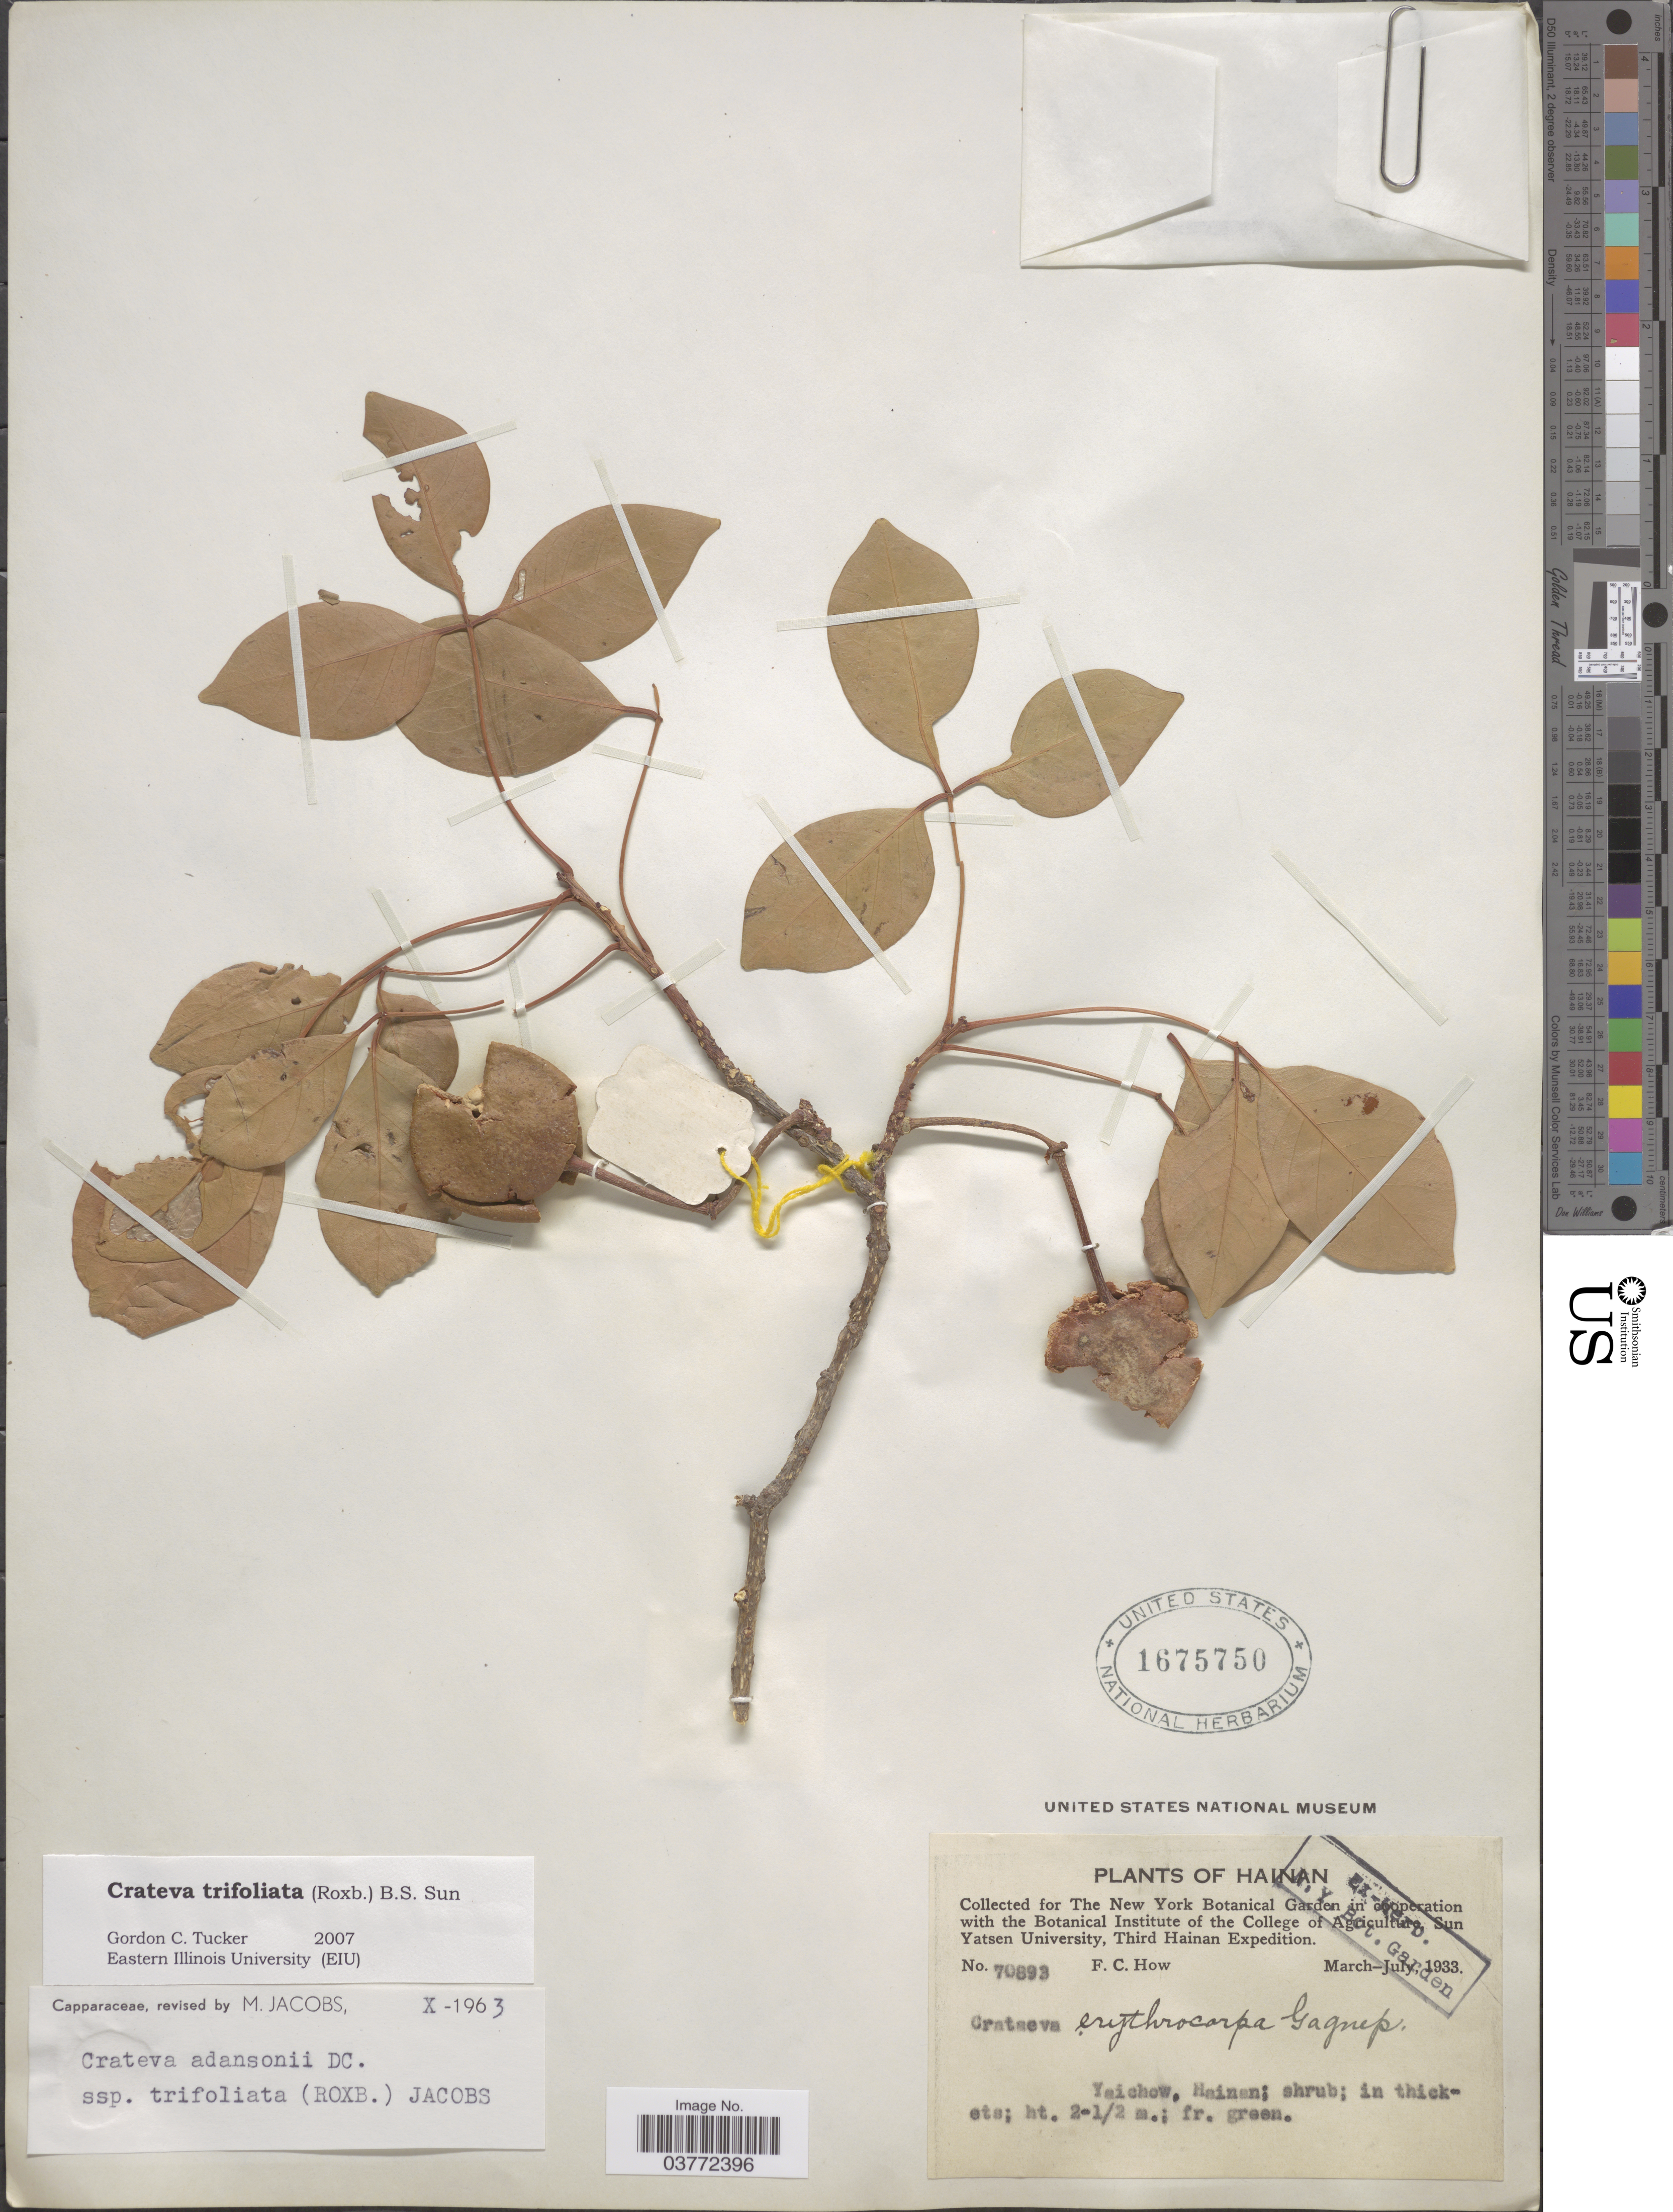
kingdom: Plantae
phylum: Tracheophyta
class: Magnoliopsida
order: Brassicales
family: Capparaceae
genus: Crateva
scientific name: Crateva trifoliata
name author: (Roxb.) B.S. Sun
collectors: F. C. How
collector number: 70893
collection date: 1933-03/1933-07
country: China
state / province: Hainan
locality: Yaichow.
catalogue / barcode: US 1675750